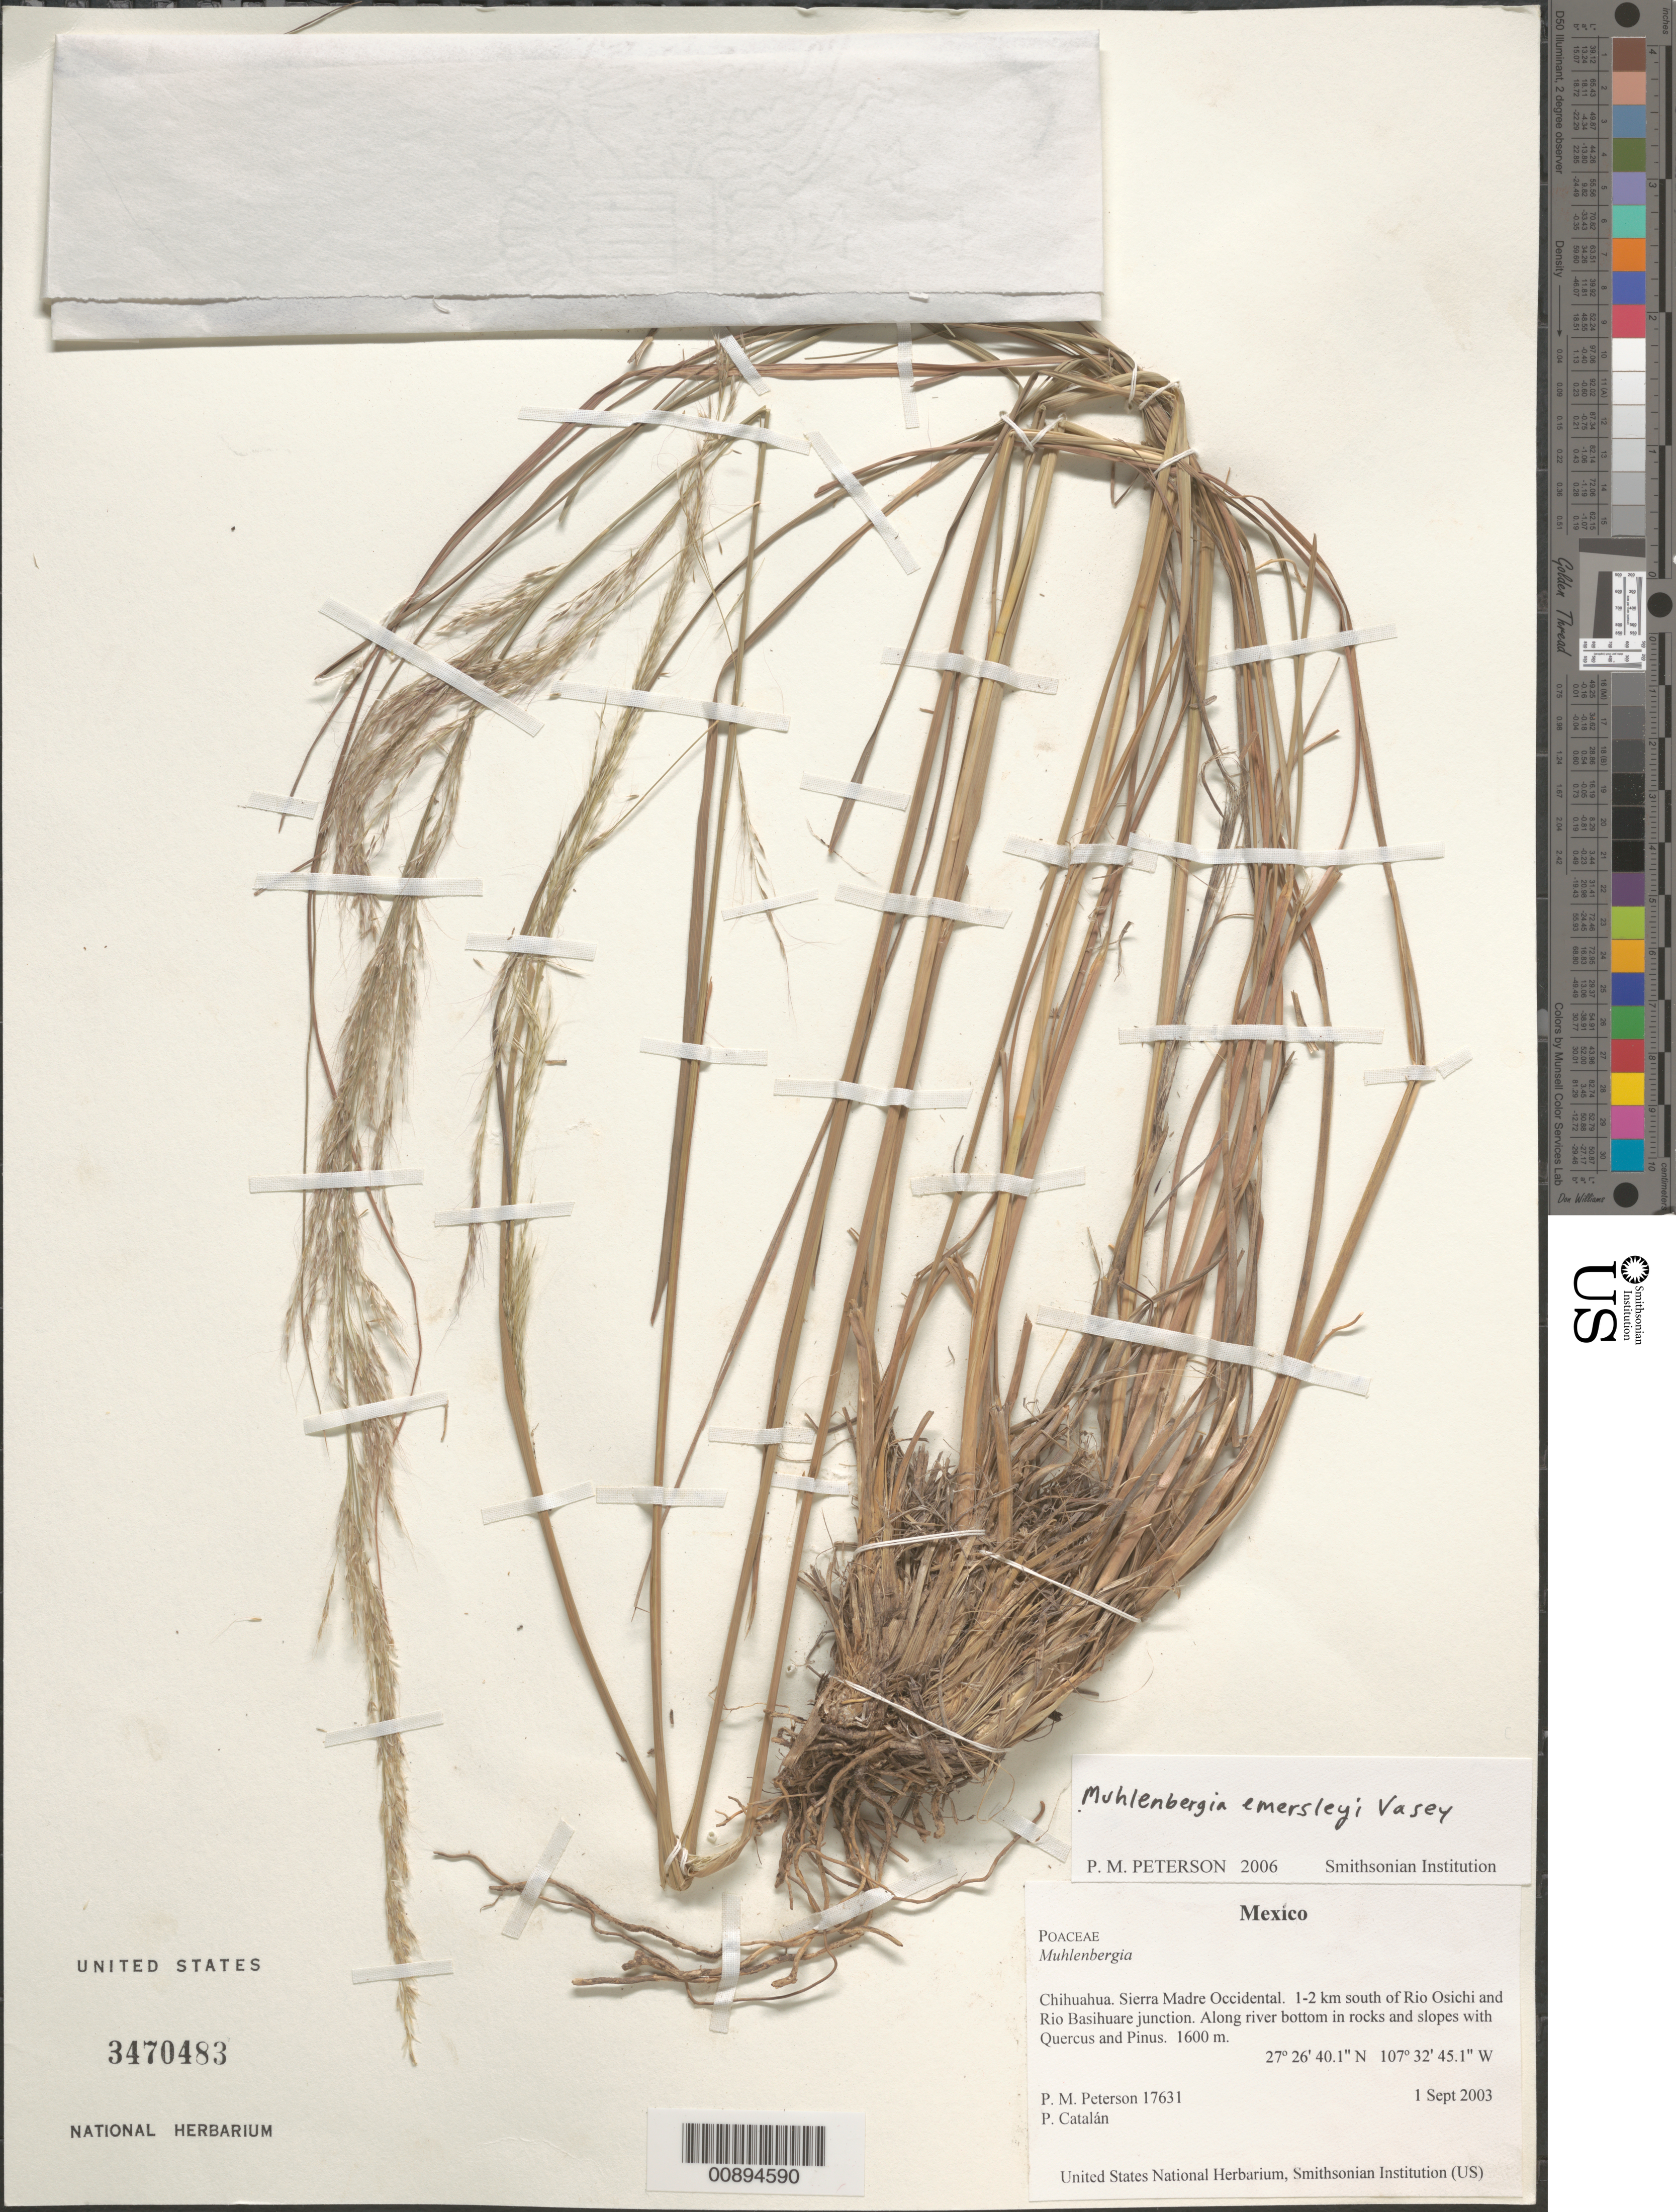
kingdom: Plantae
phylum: Tracheophyta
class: Liliopsida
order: Poales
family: Poaceae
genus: Muhlenbergia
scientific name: Muhlenbergia emersleyi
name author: Vasey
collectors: P. M. Peterson & P. Catalán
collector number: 17631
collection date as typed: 01 Sep 2003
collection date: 2003-09-01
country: Mexico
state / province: Chihuahua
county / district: Sierra Madre Occidental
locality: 1-2 km south of Rio Osichi and Rio Basihuare junction. Along river bottom in rocks and slopes with Quercus and Pinus.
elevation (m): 1600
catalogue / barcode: US 3470483